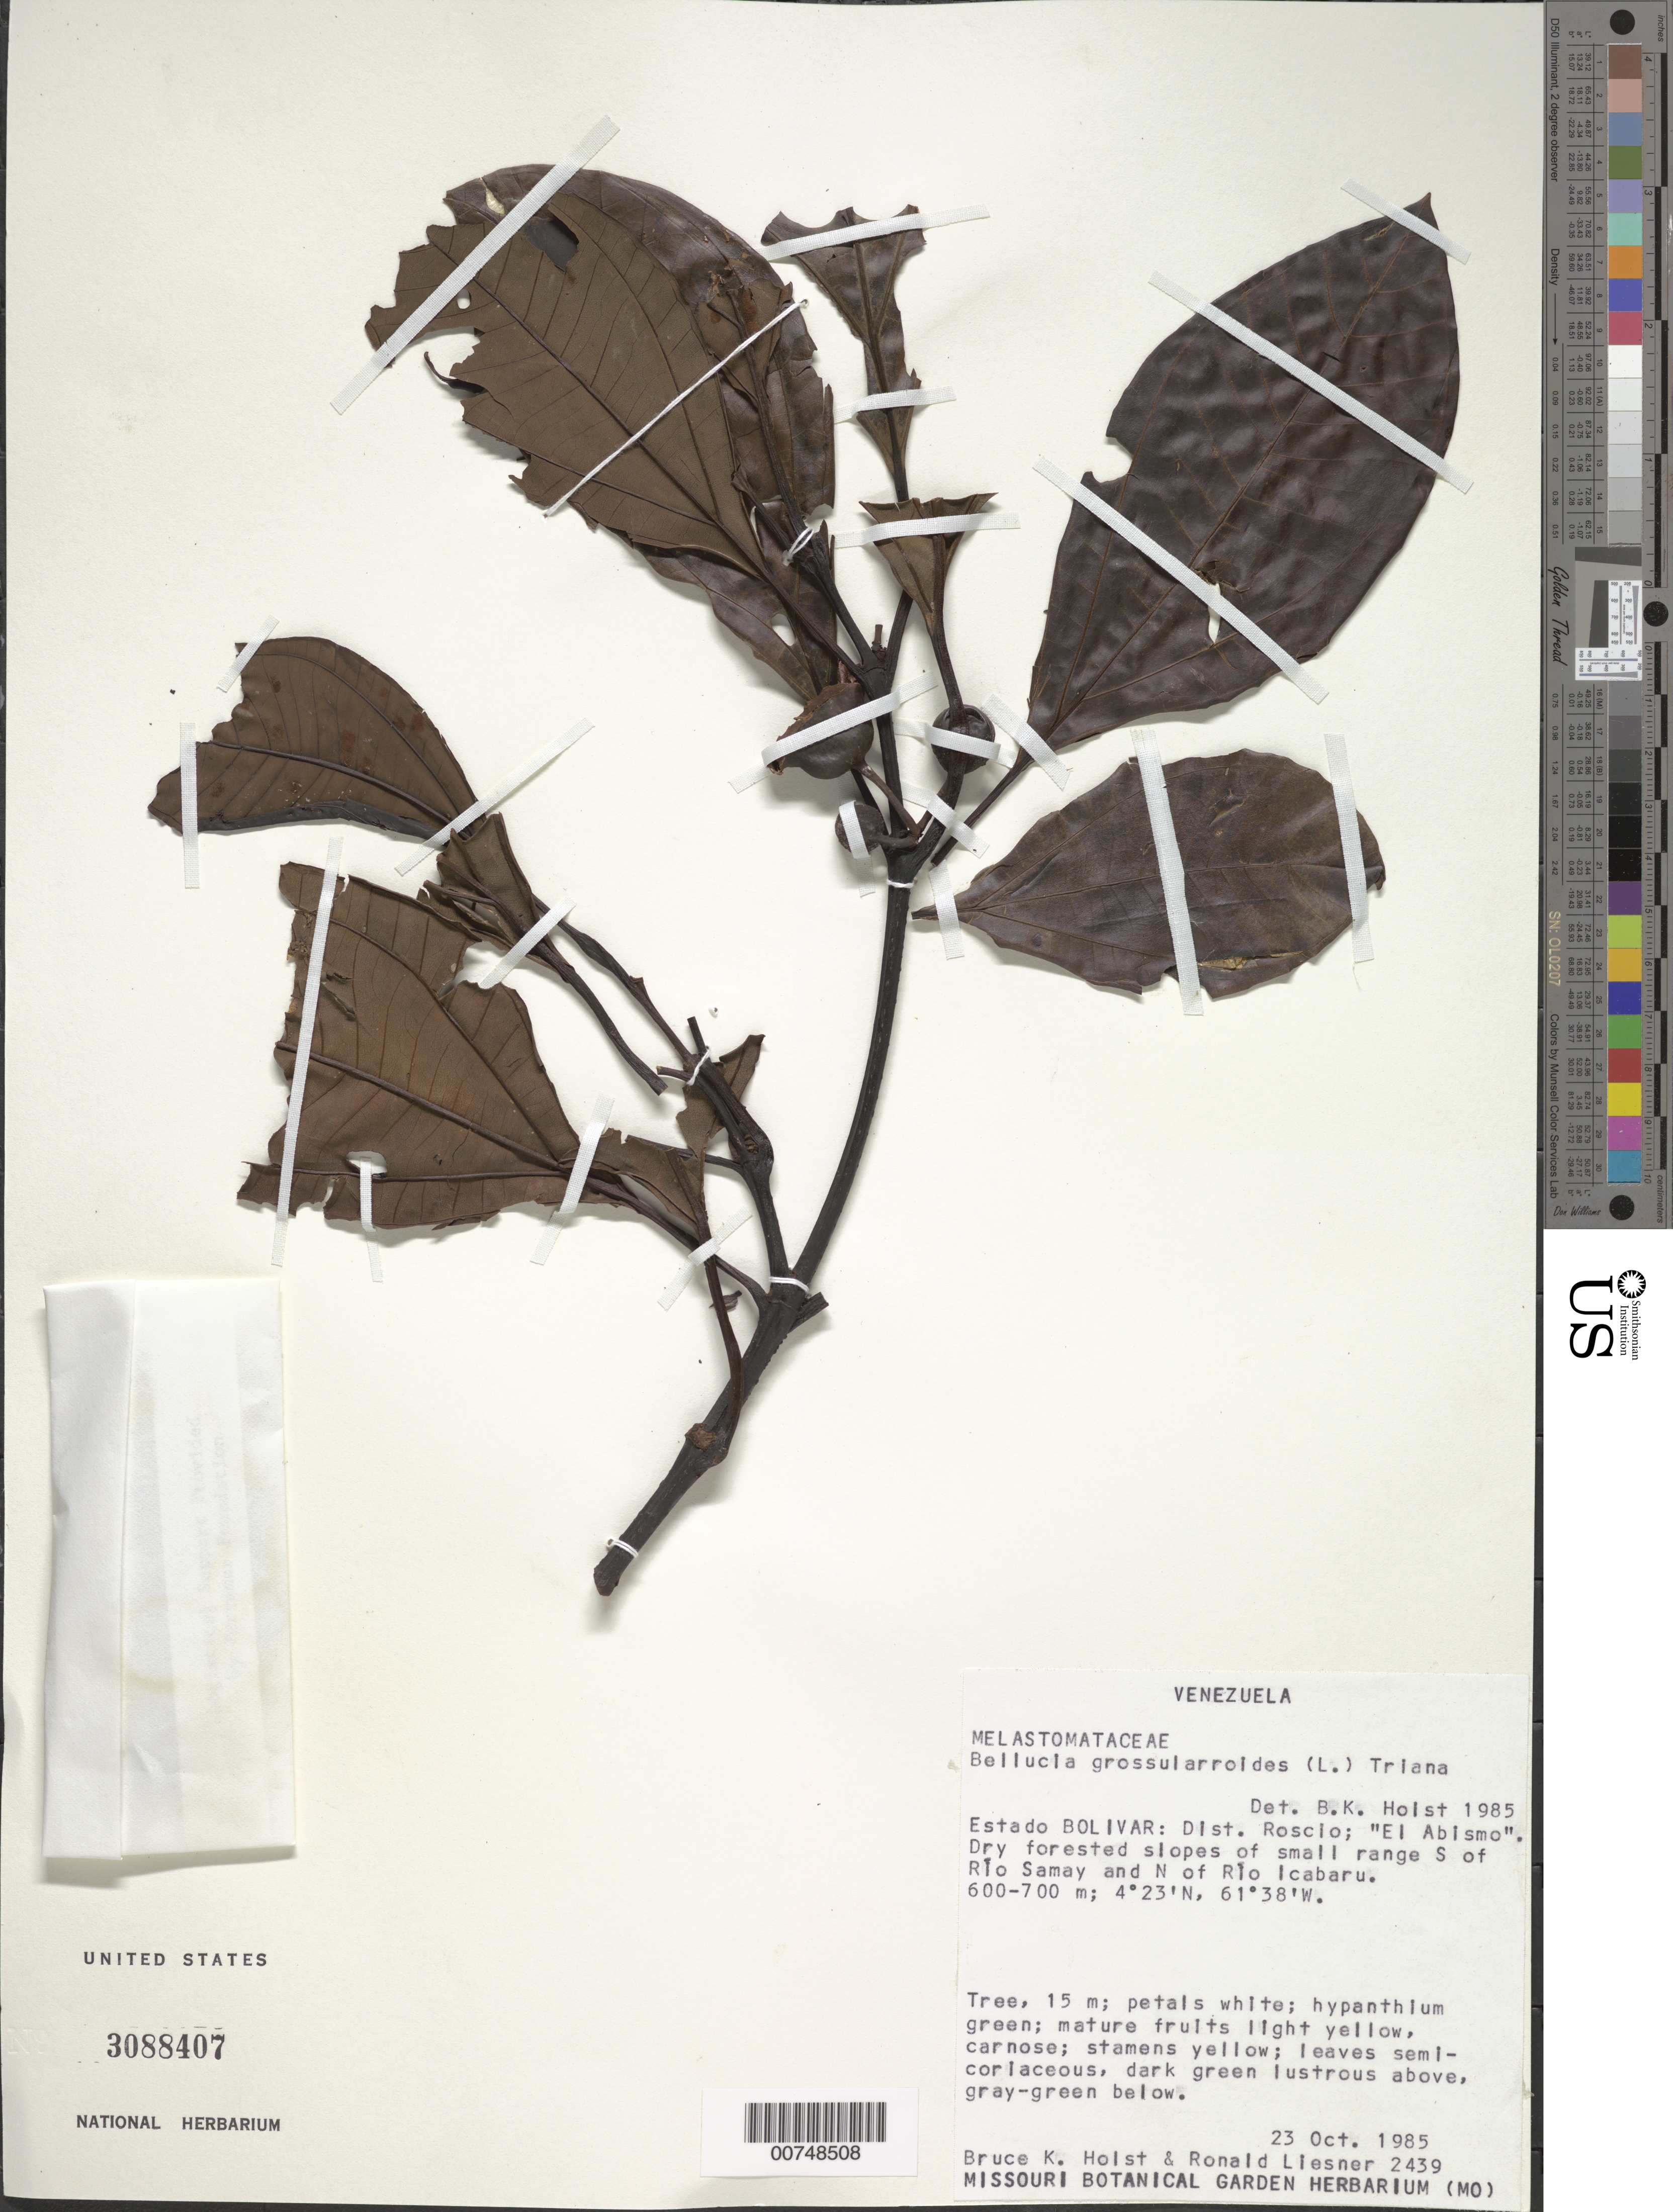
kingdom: Plantae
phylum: Tracheophyta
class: Magnoliopsida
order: Myrtales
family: Melastomataceae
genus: Bellucia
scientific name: Bellucia grossularioides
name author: (L.) Triana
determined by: Holst, Bruce K.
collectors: B. Holst & R. L. Liesner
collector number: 2439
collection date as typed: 23-Oct-85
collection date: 1985-10-23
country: Venezuela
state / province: Bolívar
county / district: Roscio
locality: El Abismo, S of Río Samay and N of Icabarú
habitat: Dry forested slopes of small range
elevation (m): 600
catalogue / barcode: US 3088407